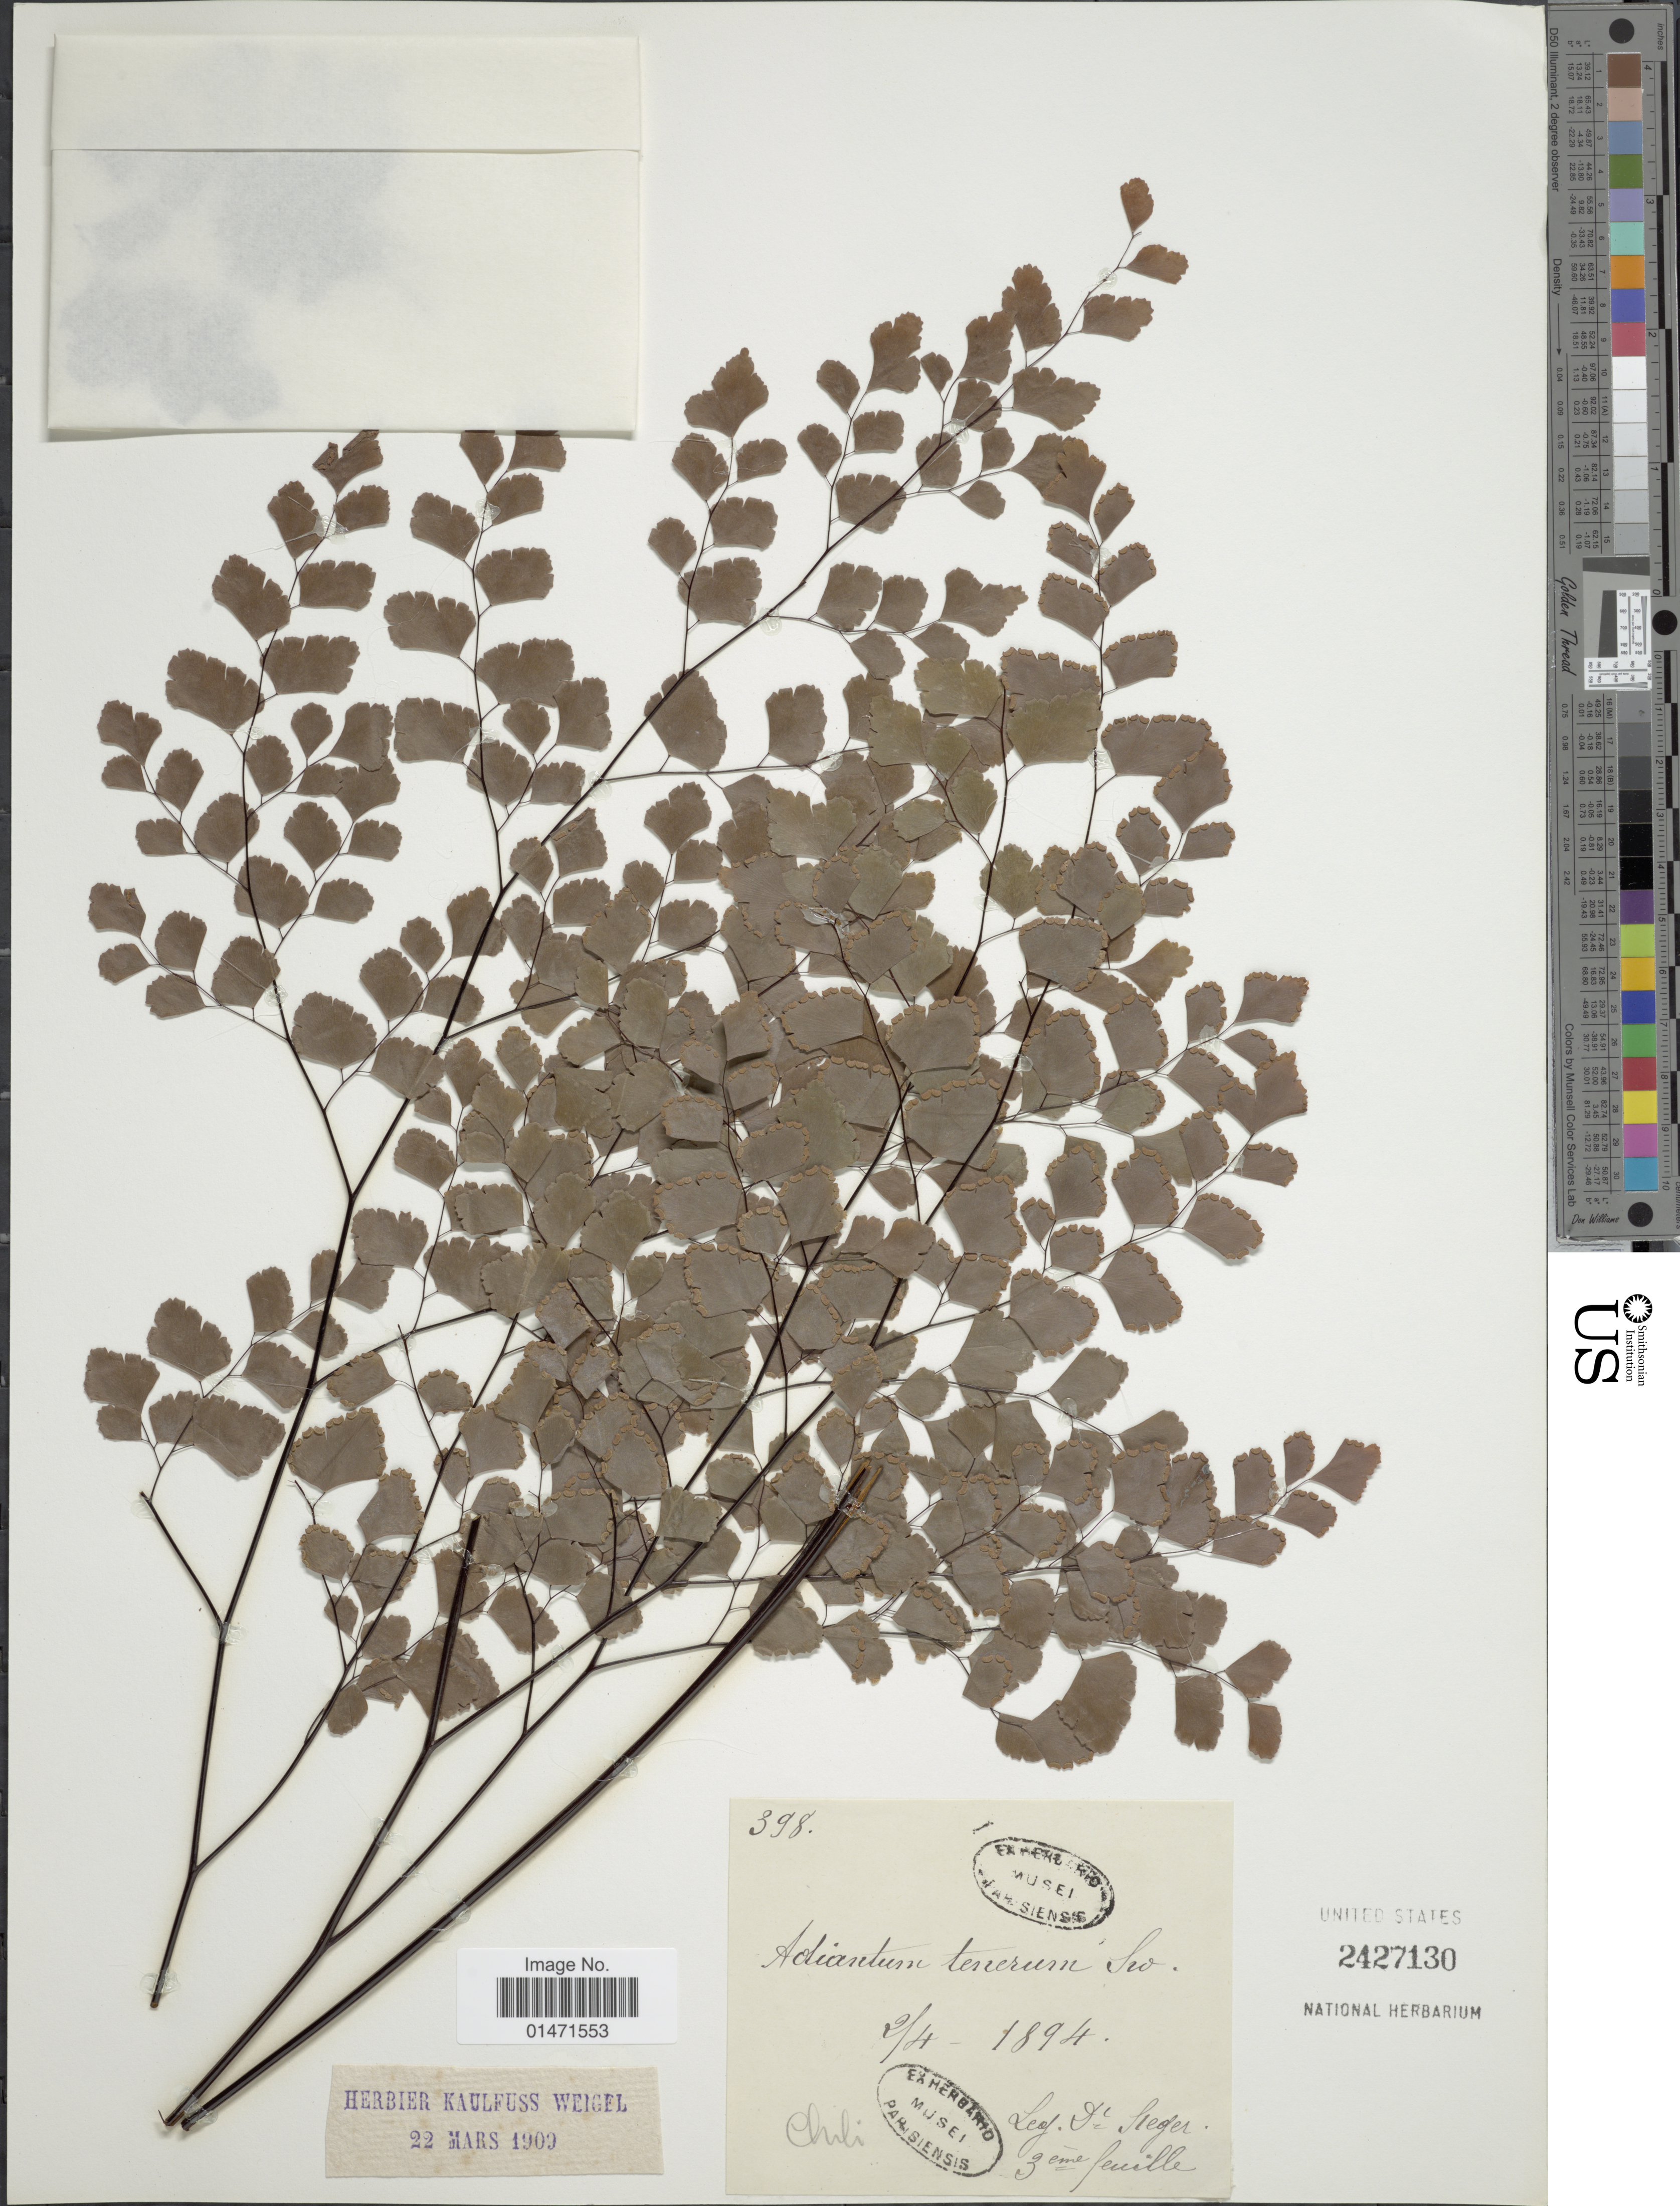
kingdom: Plantae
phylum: Tracheophyta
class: Polypodiopsida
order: Polypodiales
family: Pteridaceae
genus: Adiantum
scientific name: Adiantum tenerum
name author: Sw.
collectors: Lieger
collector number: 398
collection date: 1894-04-02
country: Chile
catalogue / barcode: US 2427130